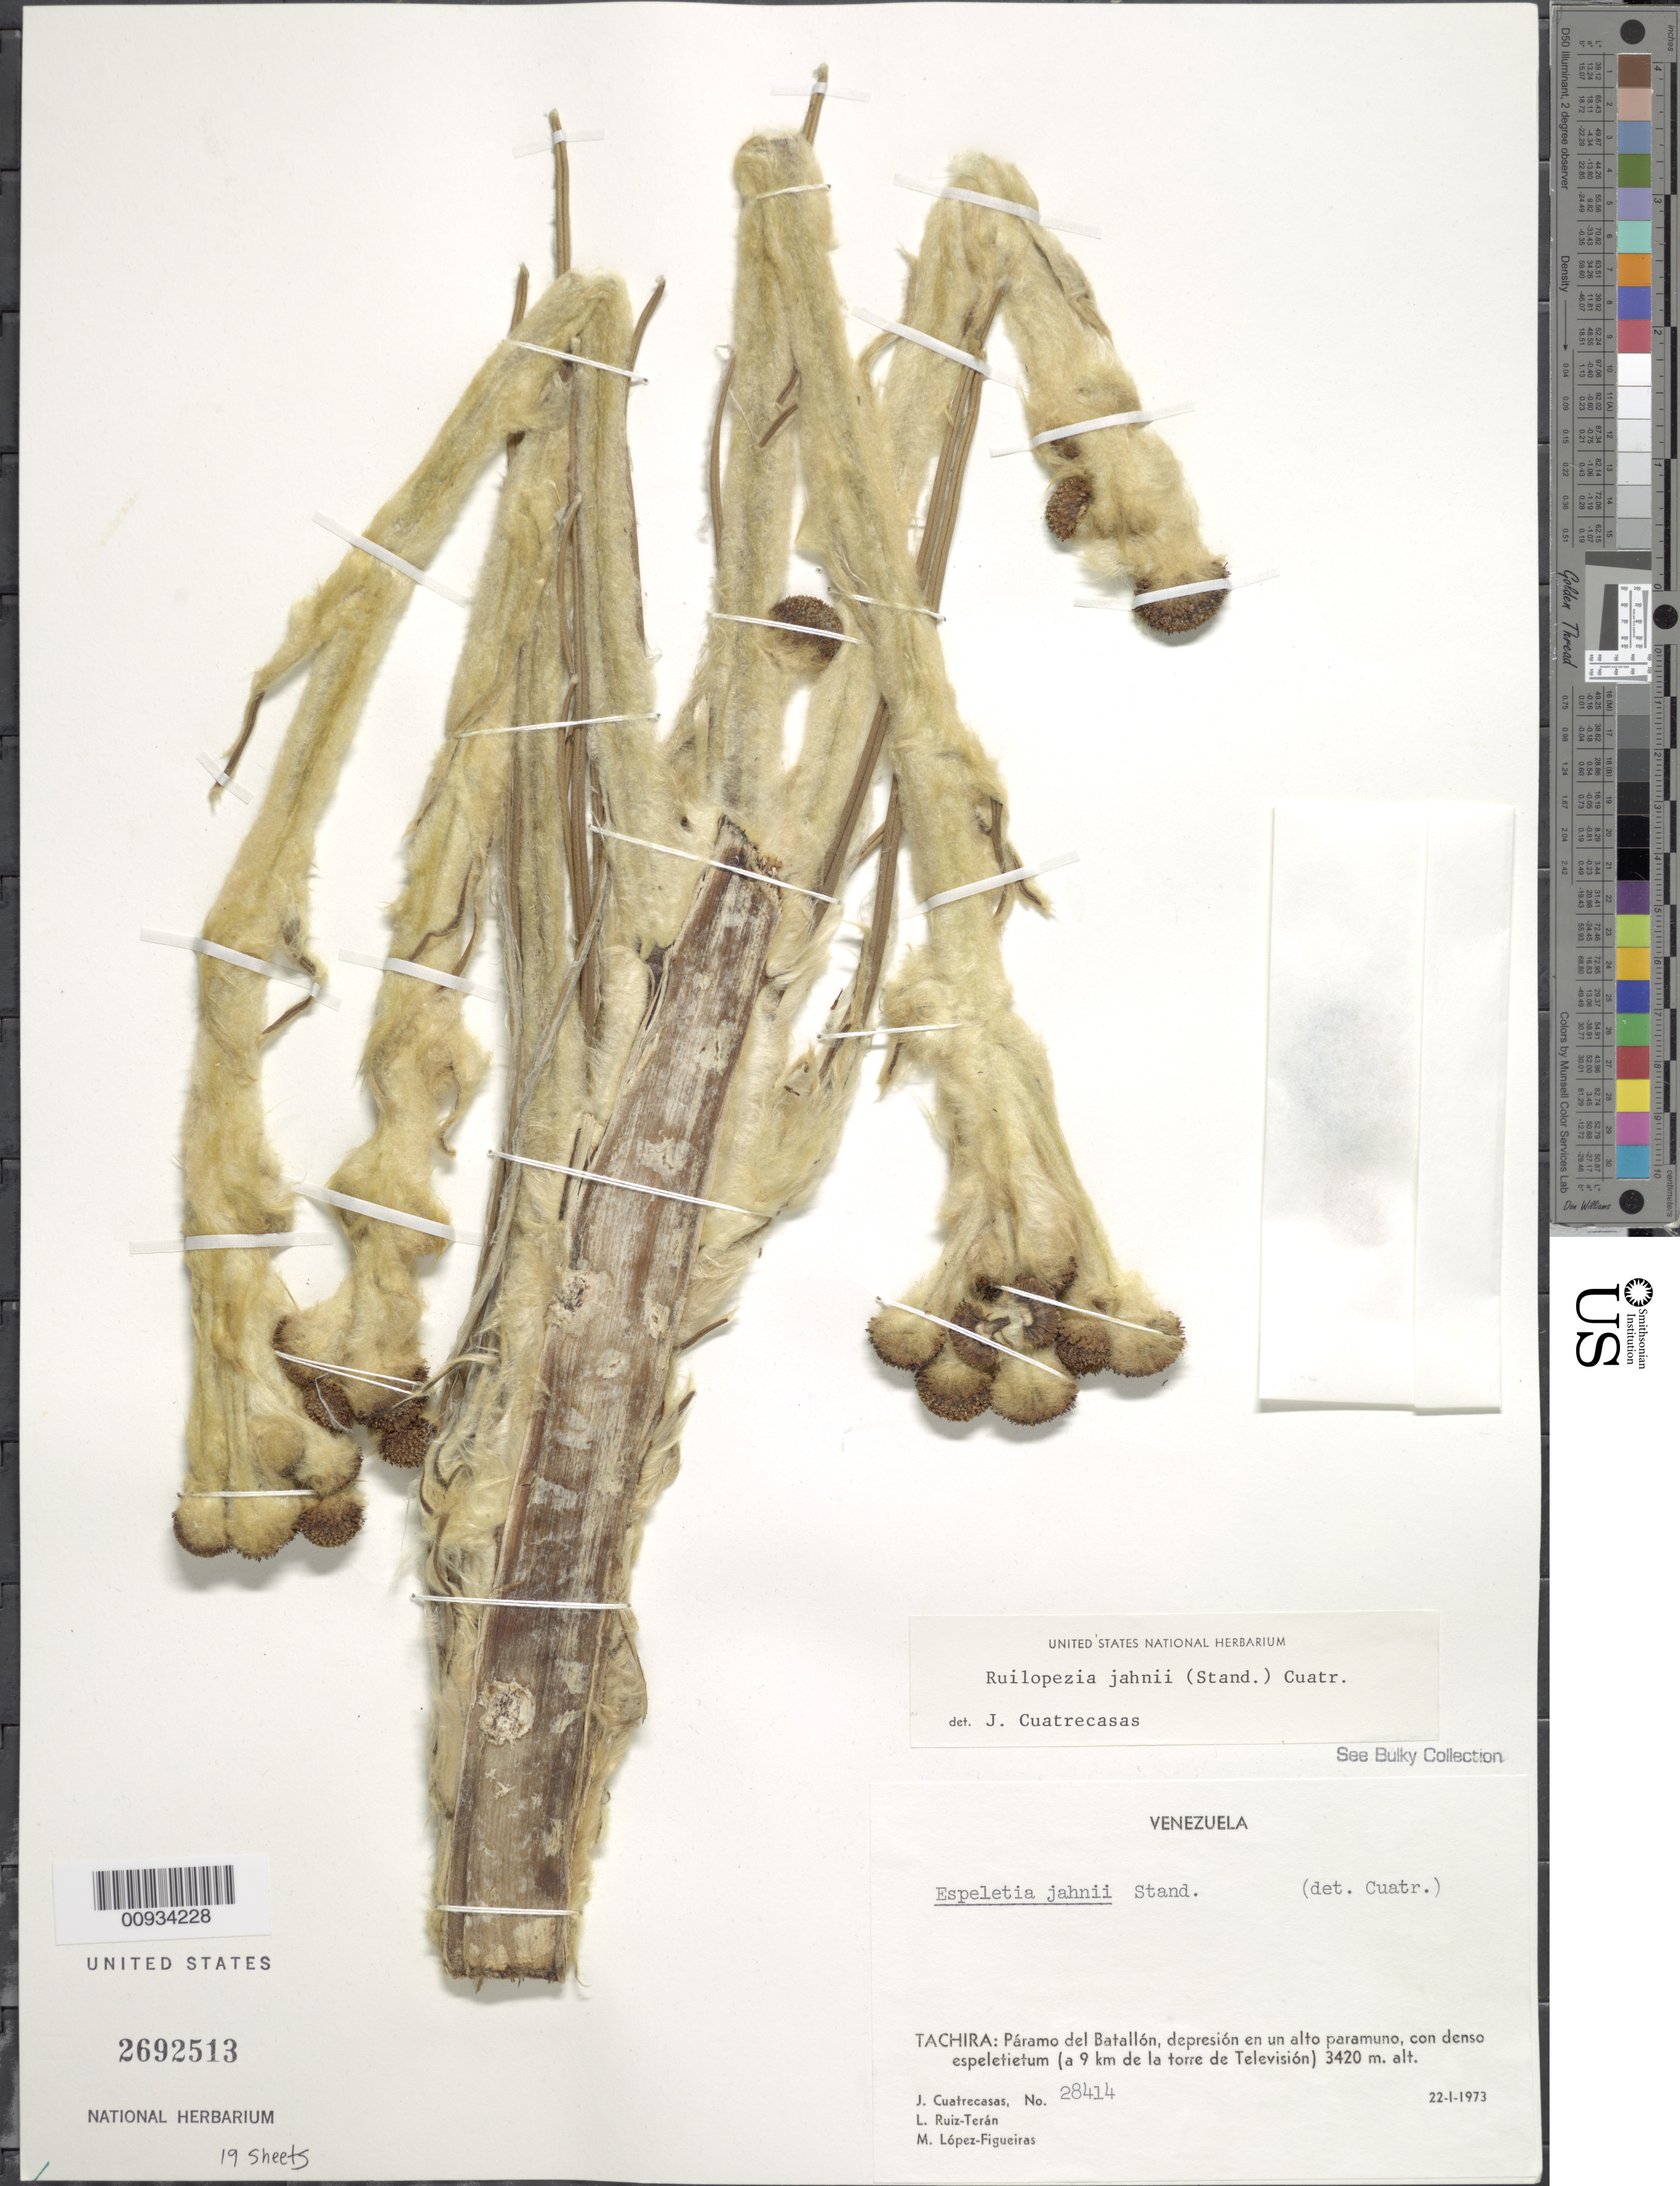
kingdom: Plantae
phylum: Tracheophyta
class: Magnoliopsida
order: Asterales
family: Asteraceae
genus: Ruilopezia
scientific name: Ruilopezia jahnii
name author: (Standl.) Cuatrec.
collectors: J. Cuatrecasas, L. E. Ruíz-Terán & M. López Figueiras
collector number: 28414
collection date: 1973-01-22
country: Venezuela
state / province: Tachira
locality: Paramo del Batallon (a 9 km de la torre de Television)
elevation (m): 3420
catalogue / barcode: US 2692513